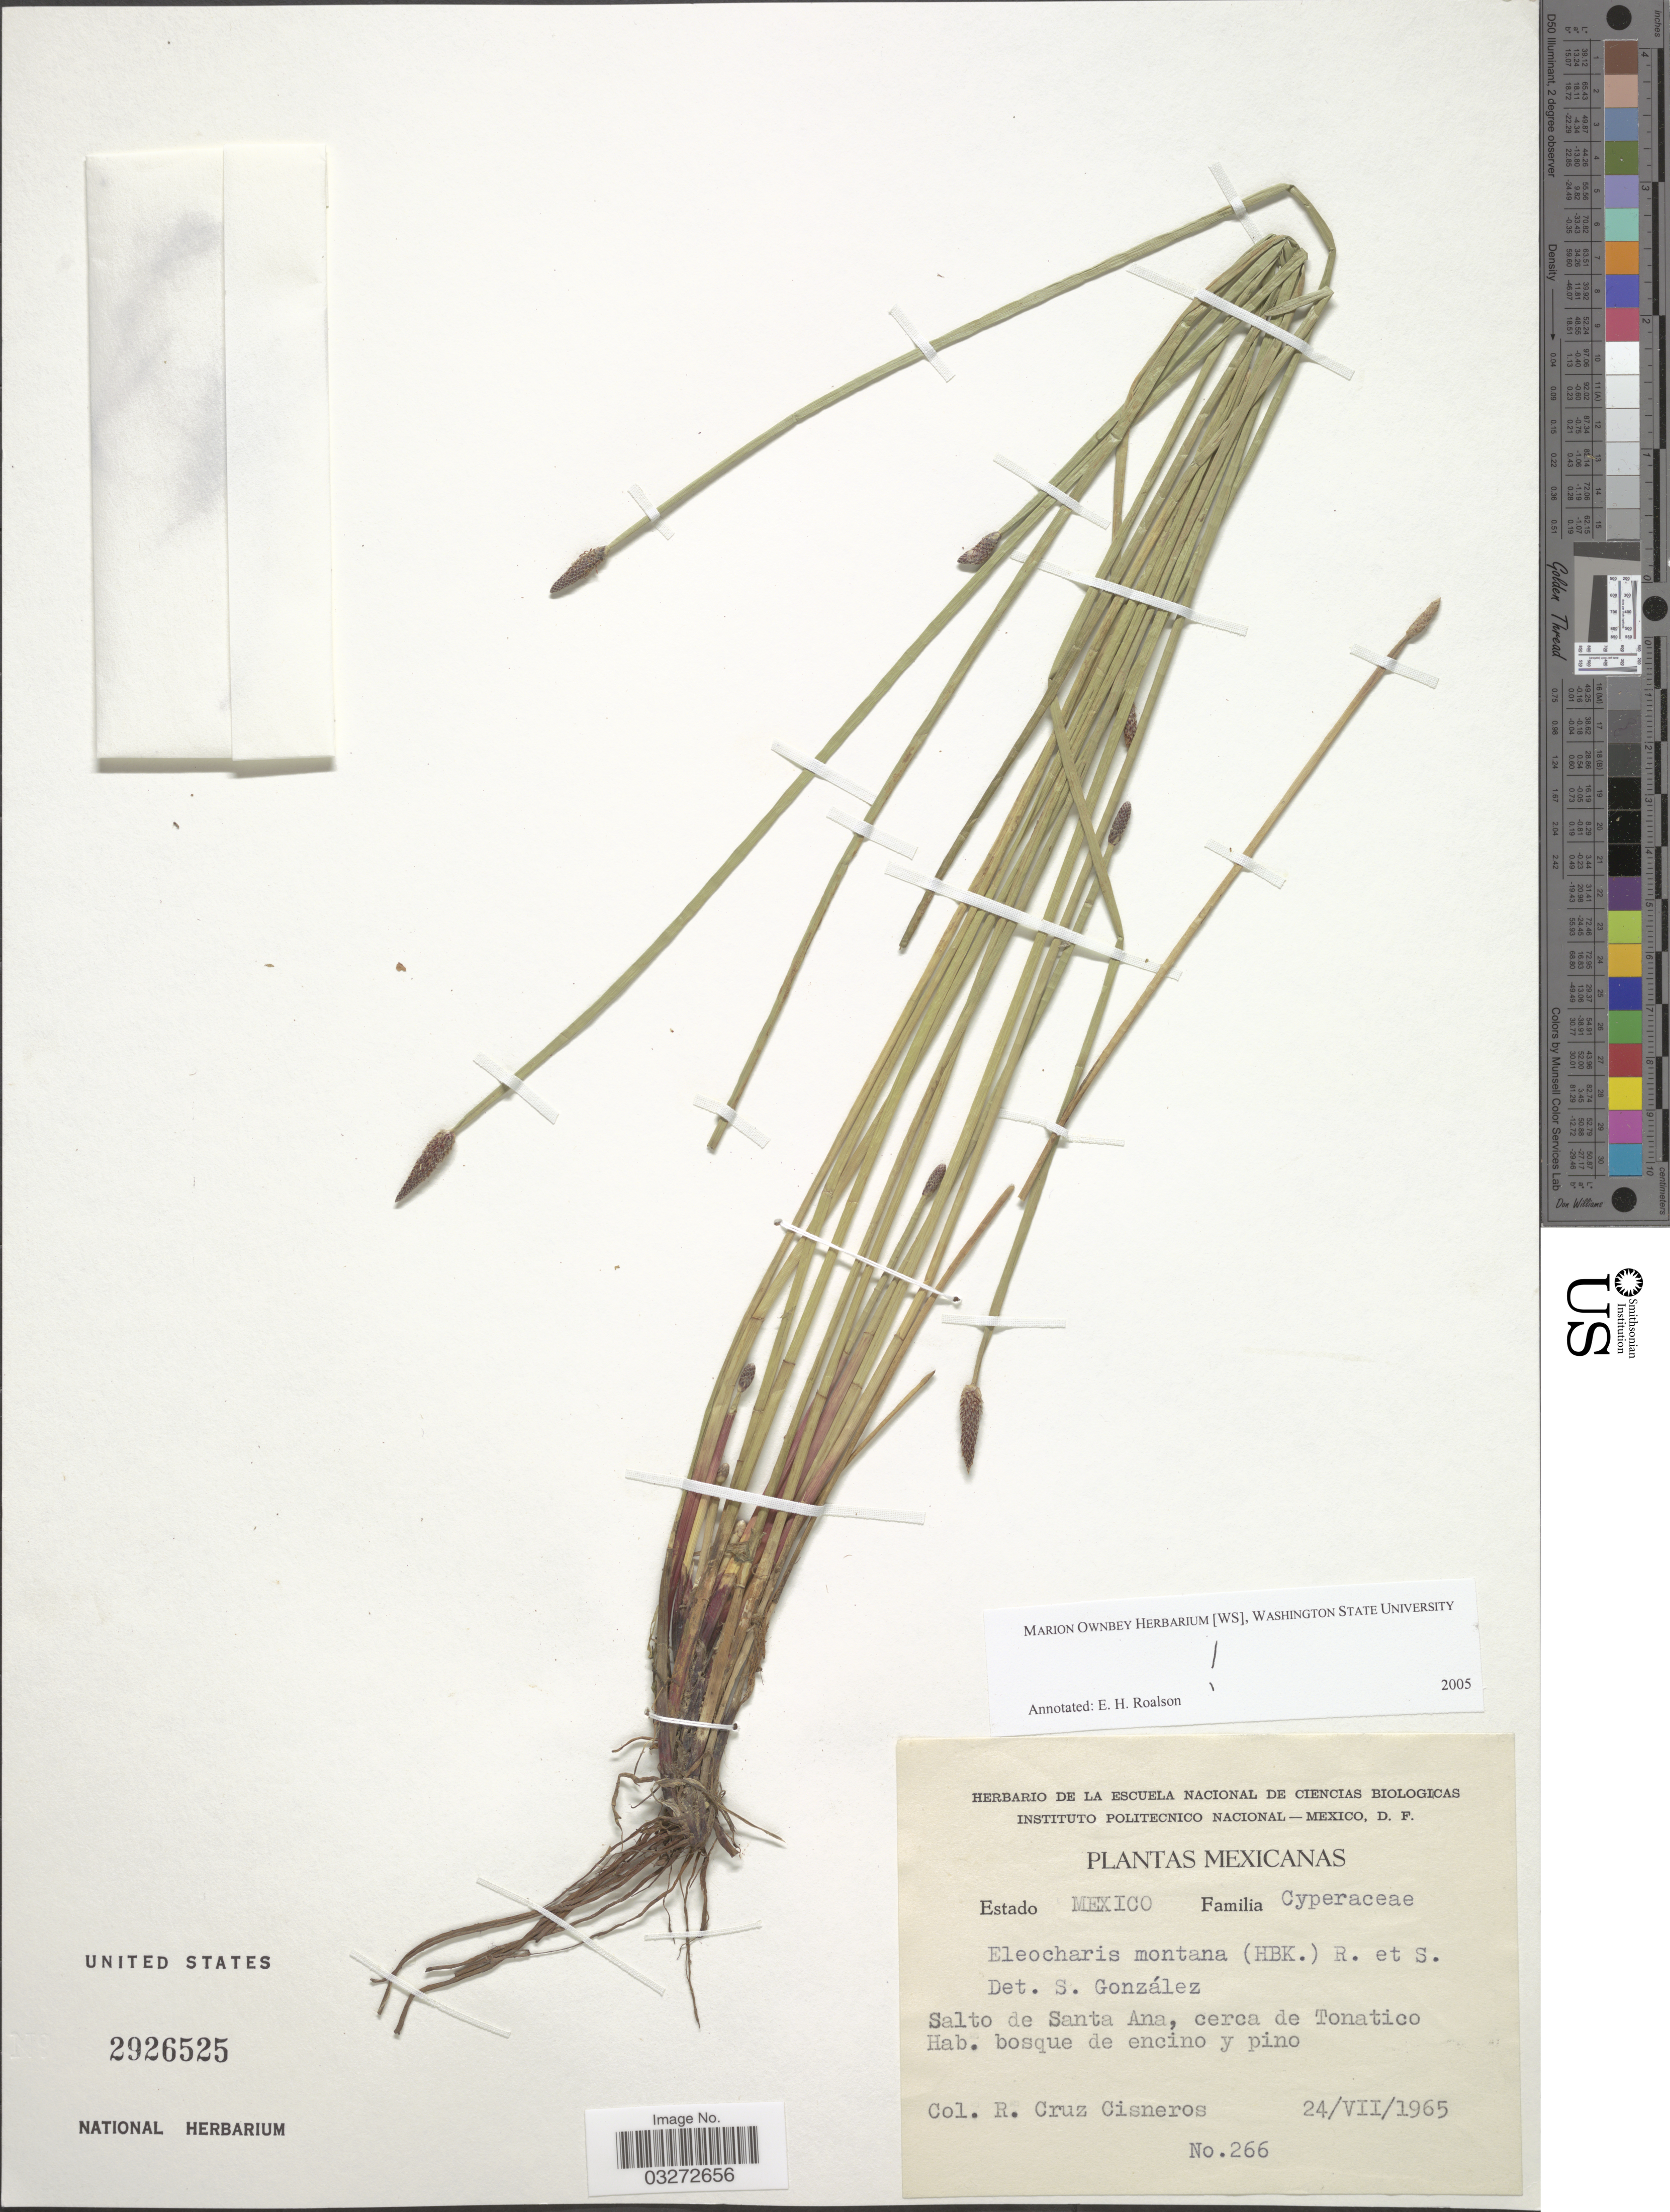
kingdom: Plantae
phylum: Tracheophyta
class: Liliopsida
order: Poales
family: Cyperaceae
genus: Eleocharis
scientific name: Eleocharis montana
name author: (Kunth) Roem. & Schult.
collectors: R. Cruz Cisneros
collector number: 266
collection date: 1965-07-24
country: Mexico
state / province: México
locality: Salto de Santa Ana, cerca de Tonatico.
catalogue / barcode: US 2926525